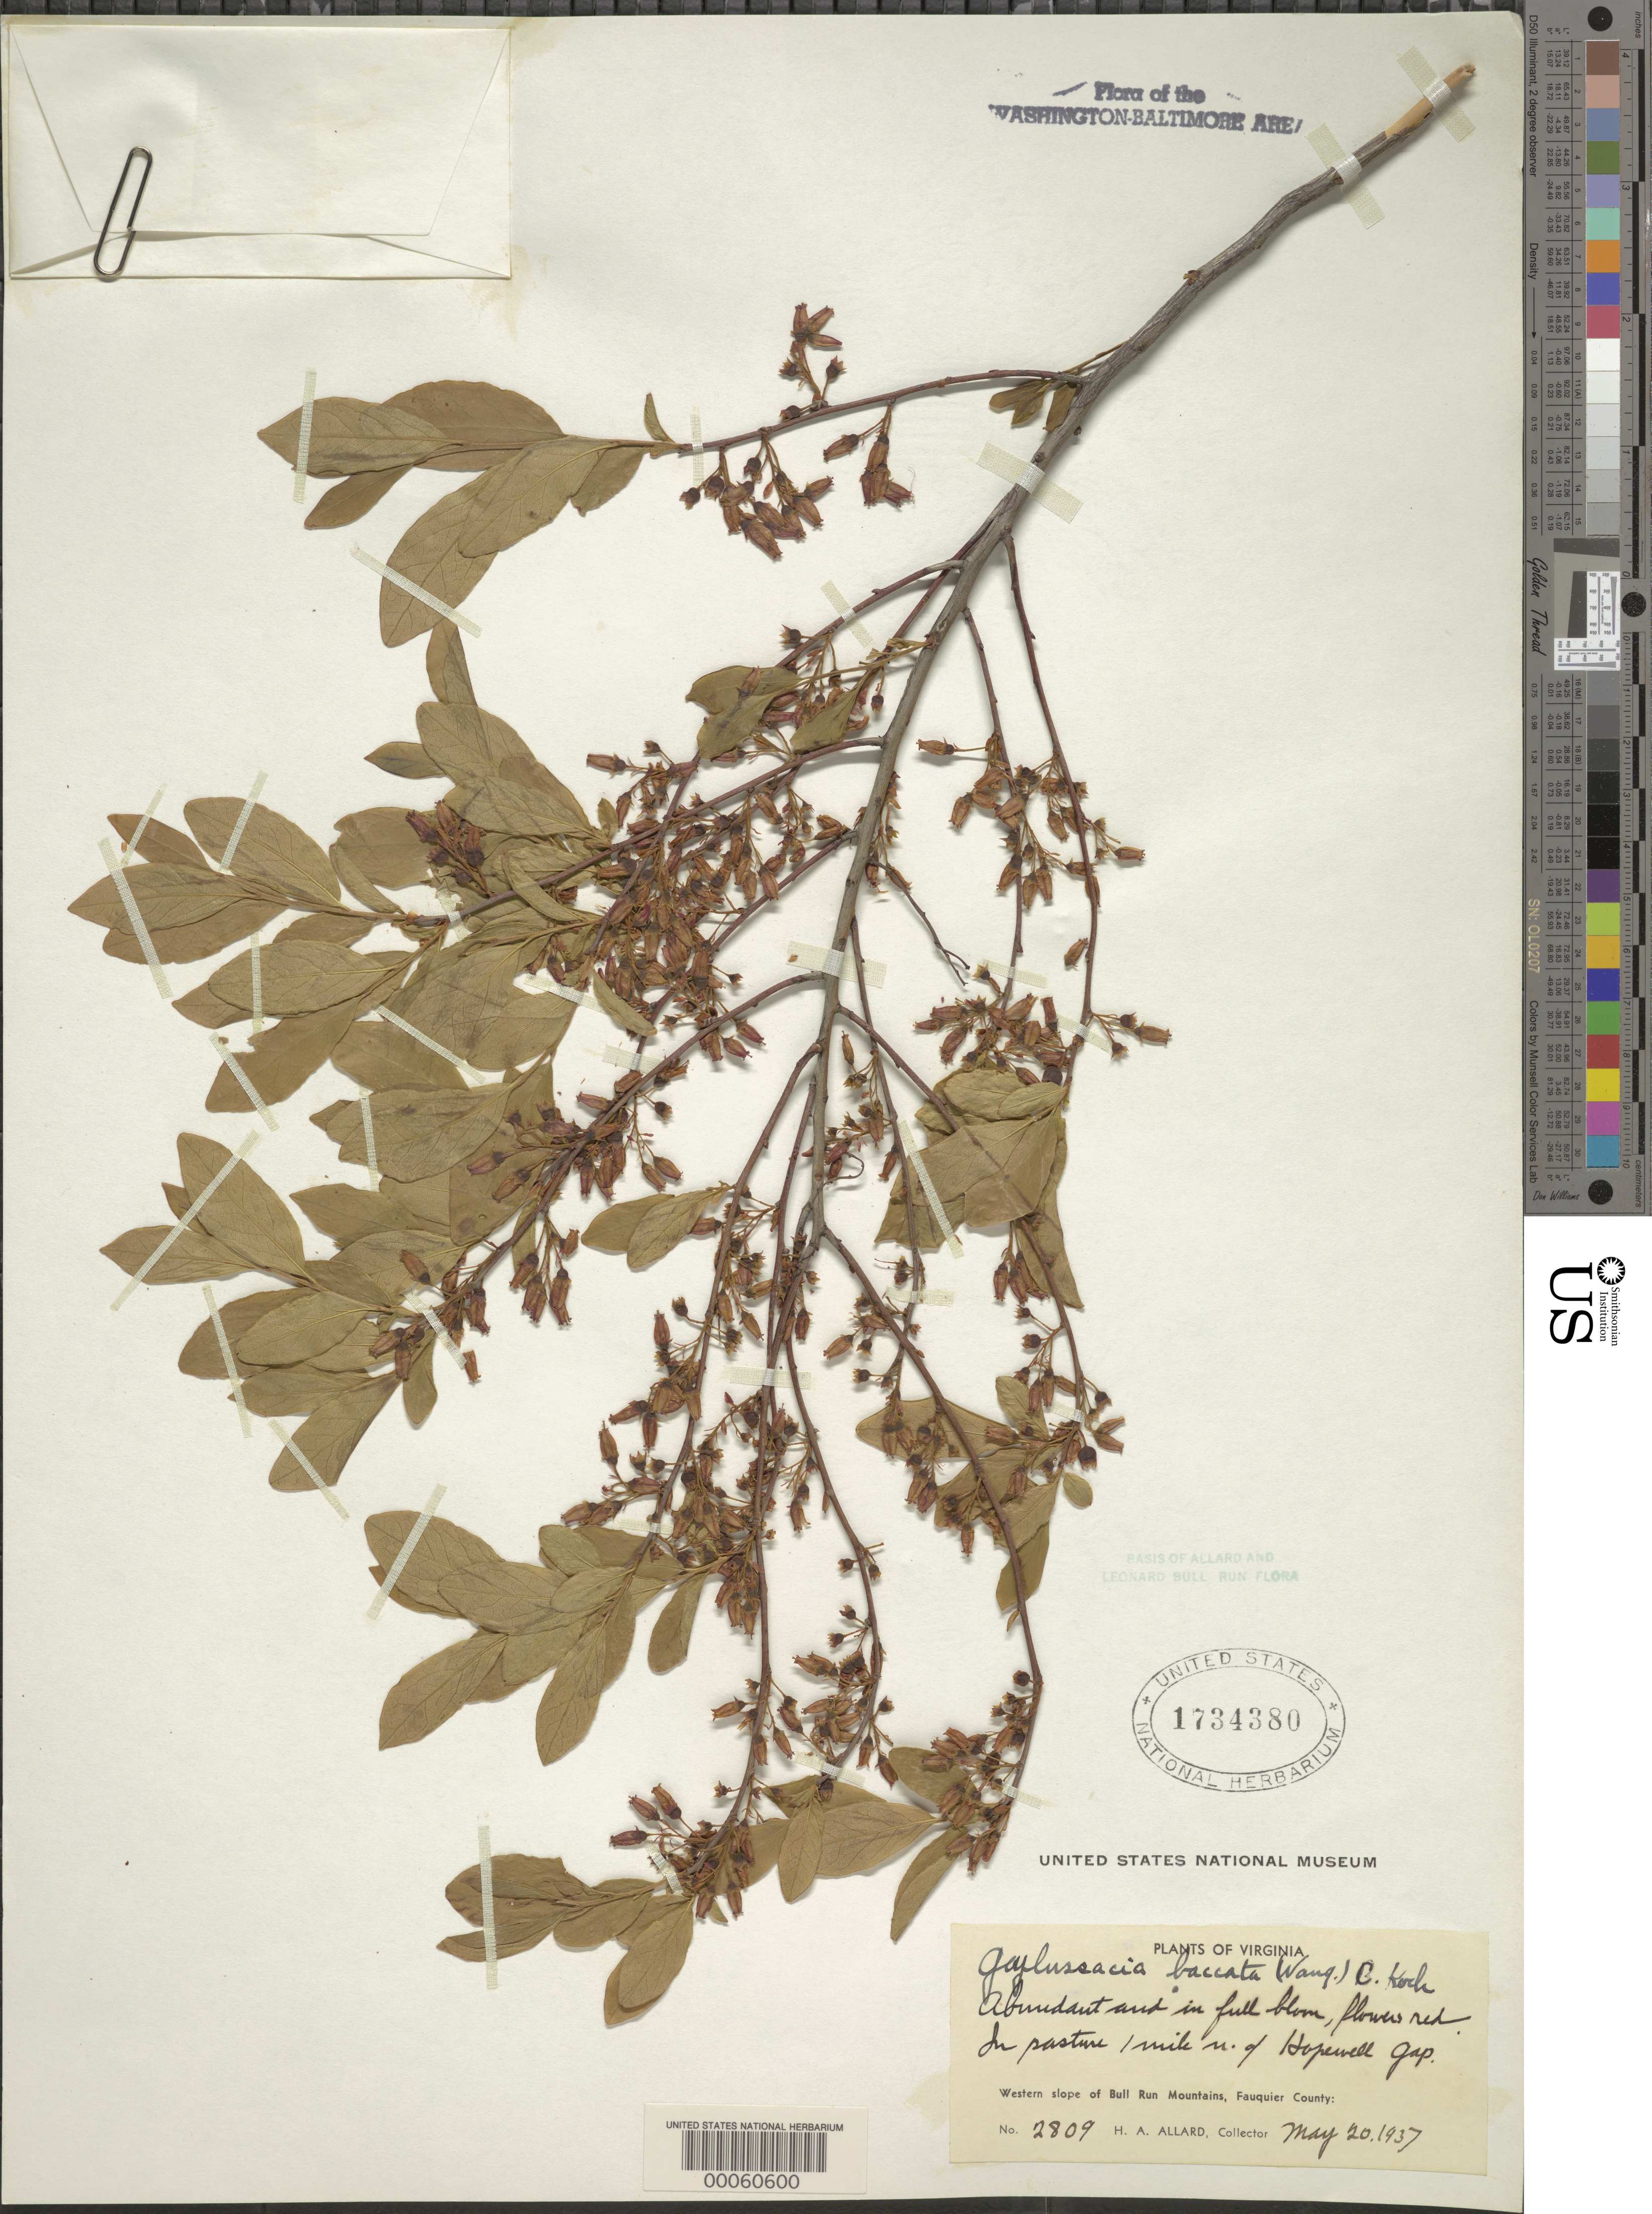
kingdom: Plantae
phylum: Tracheophyta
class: Magnoliopsida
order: Ericales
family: Ericaceae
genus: Gaylussacia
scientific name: Gaylussacia baccata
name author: (Wangenh.) K. Koch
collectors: H. A. Allard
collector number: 2809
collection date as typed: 20 May 1937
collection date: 1937-05-20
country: United States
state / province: Virginia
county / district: Fauquier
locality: N of Hopewell Gap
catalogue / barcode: US 1734380